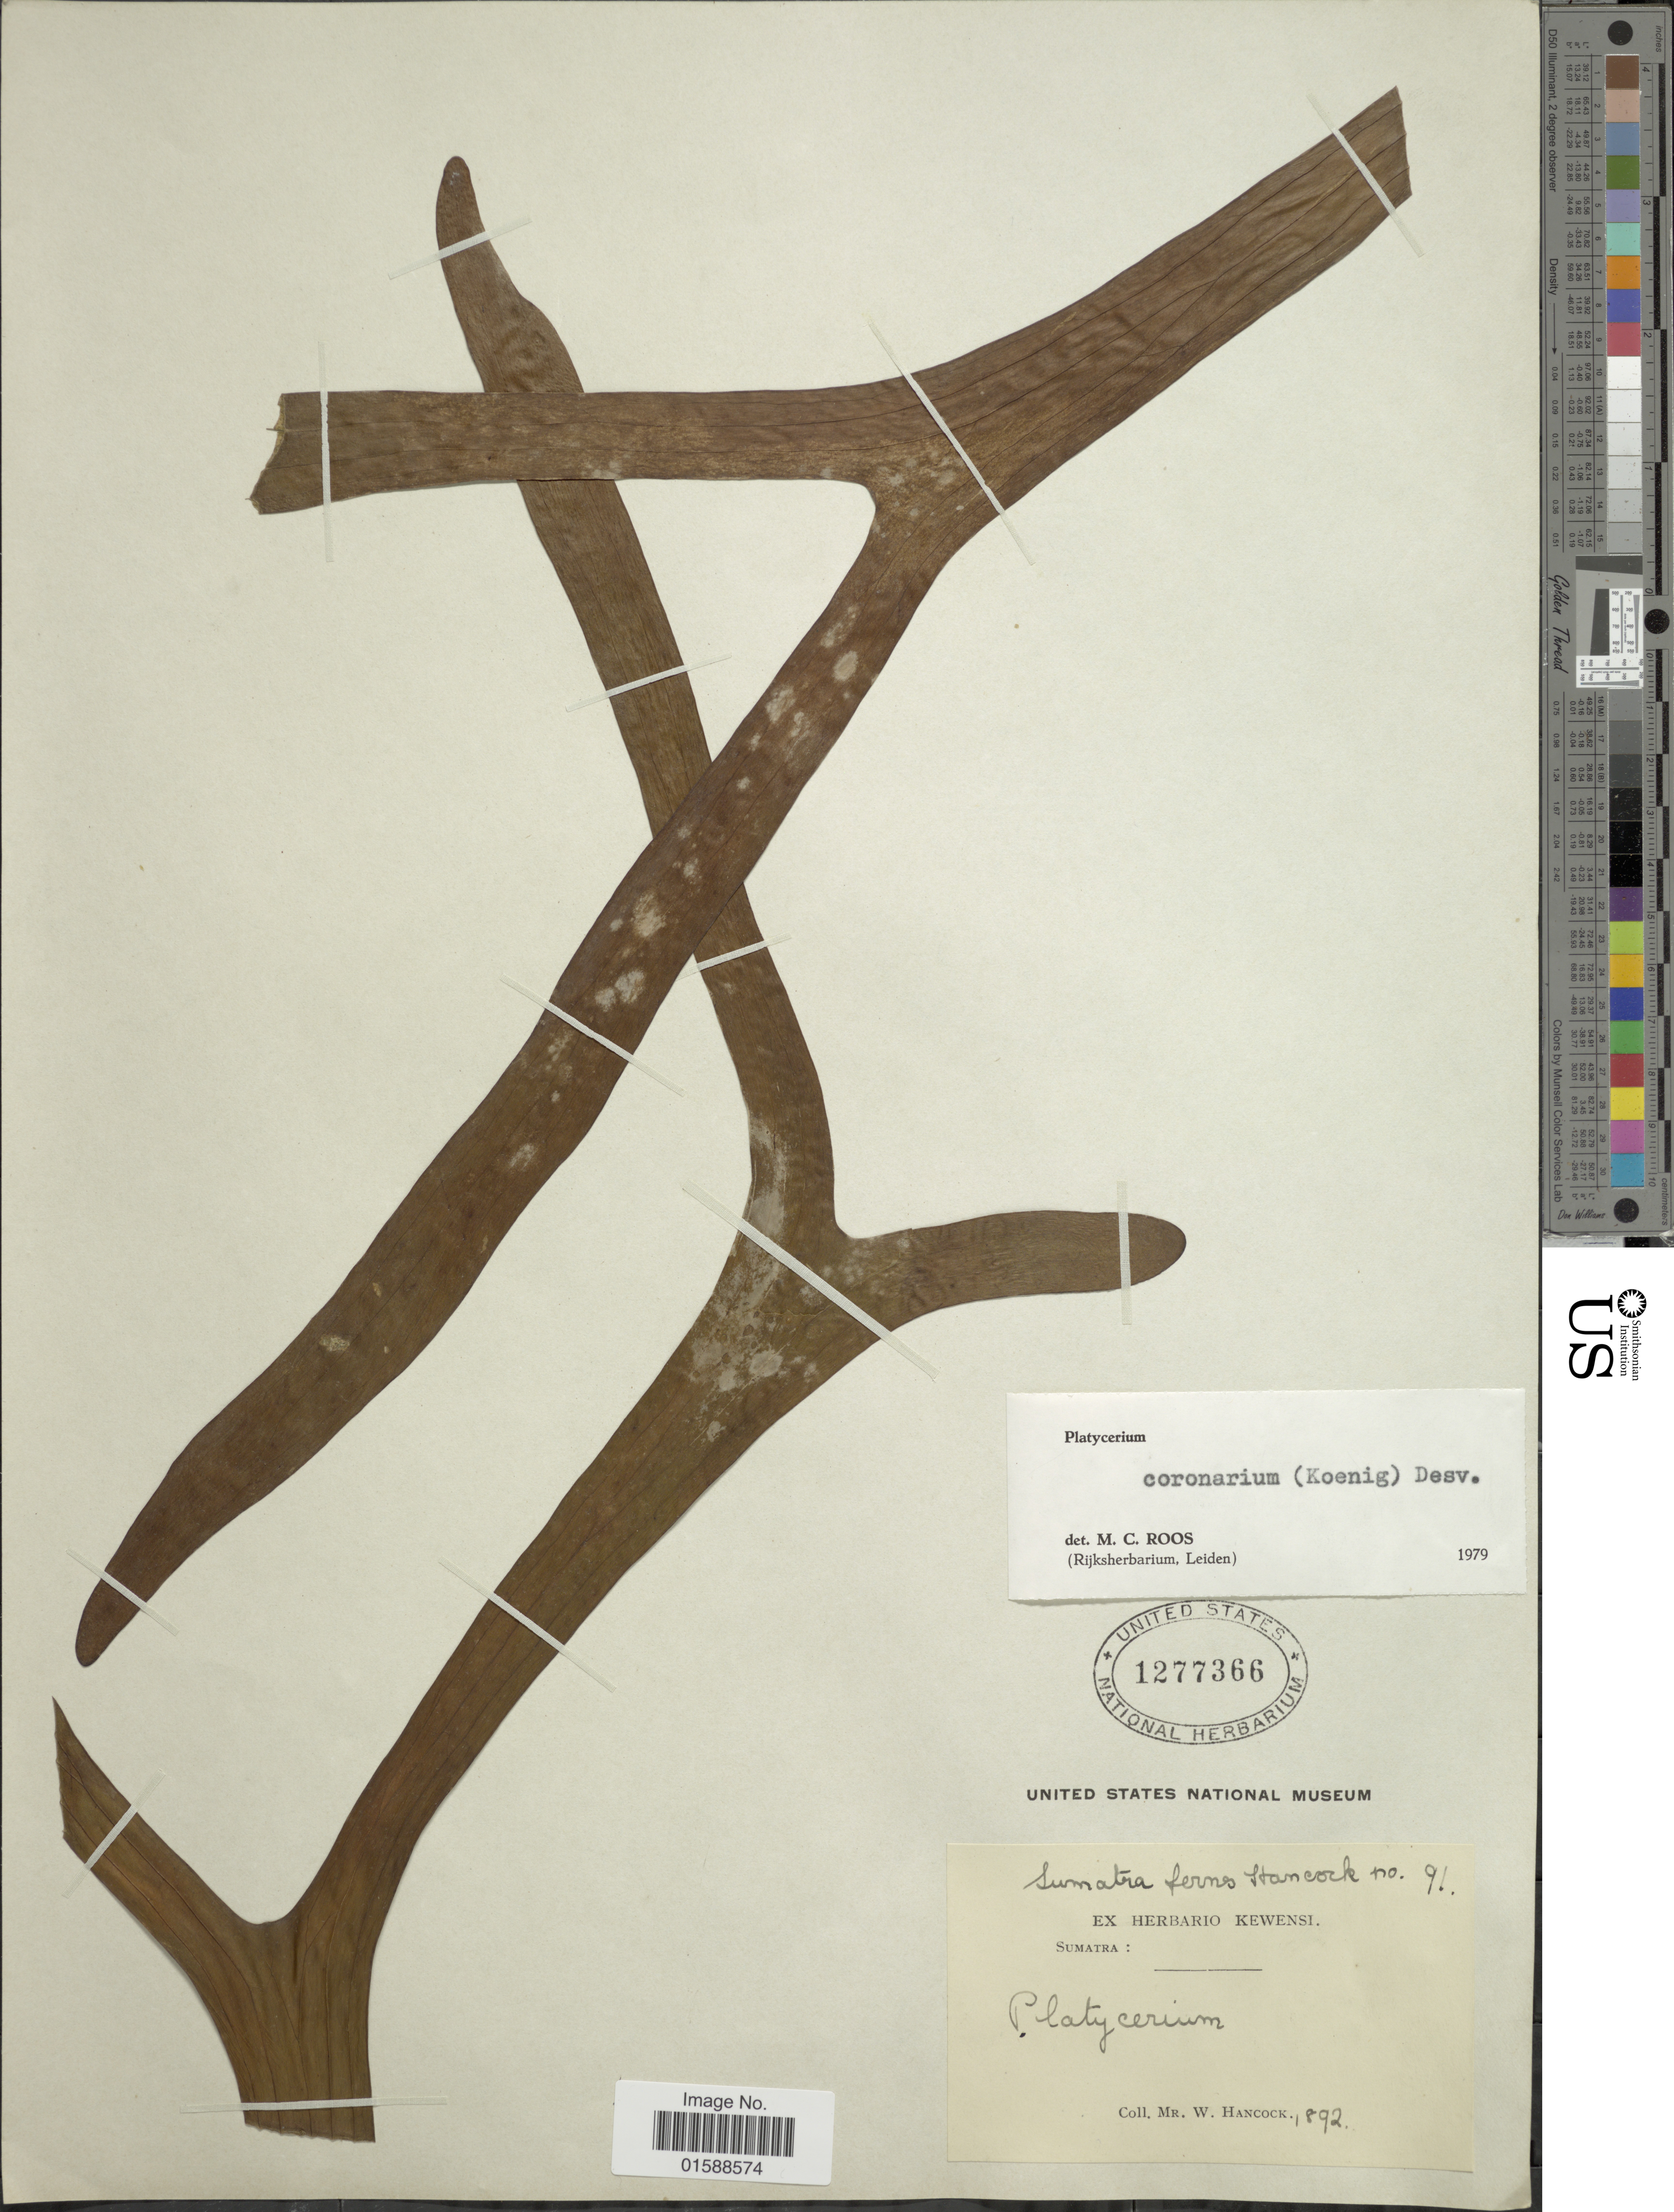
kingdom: Plantae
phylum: Tracheophyta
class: Polypodiopsida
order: Polypodiales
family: Polypodiaceae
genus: Platycerium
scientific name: Platycerium coronarium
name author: (K.D. Koenig ex O.F. Müll.) Desv.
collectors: W. Hancock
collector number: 91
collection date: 1892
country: Indonesia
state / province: Sumatra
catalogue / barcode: US 1277366